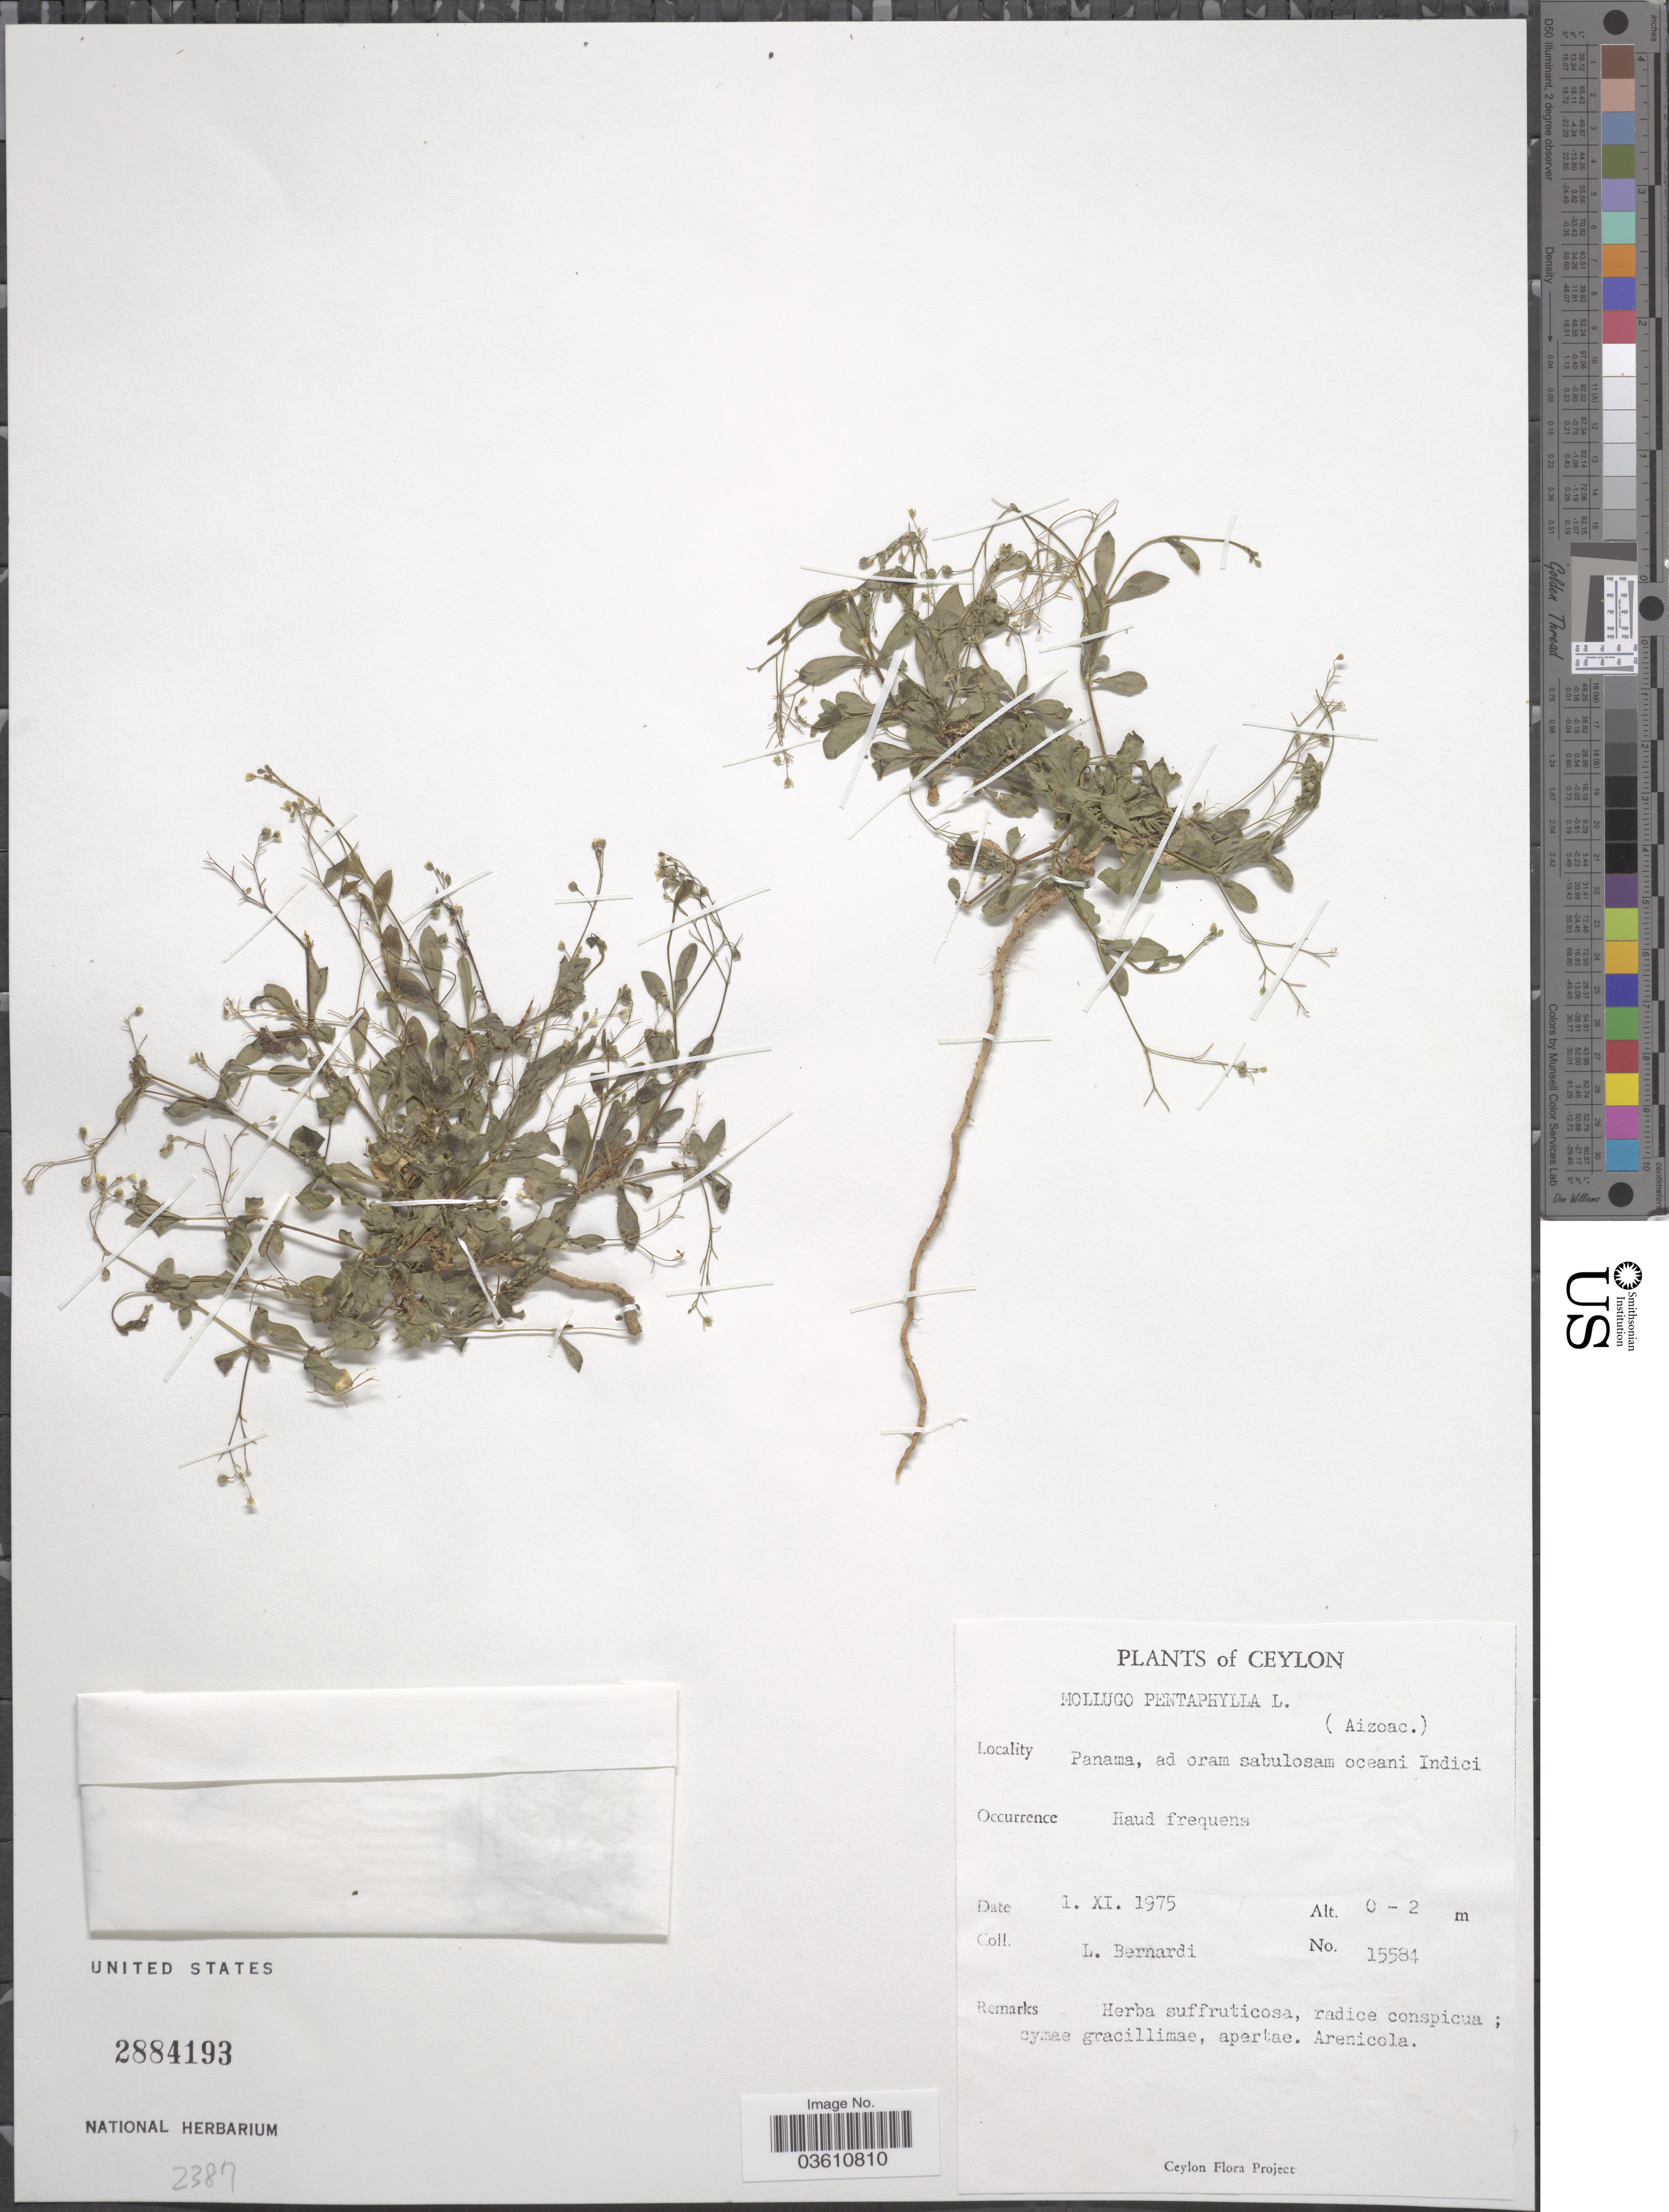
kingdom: Plantae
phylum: Tracheophyta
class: Magnoliopsida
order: Caryophyllales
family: Molluginaceae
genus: Trigastrotheca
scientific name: Trigastrotheca pentaphylla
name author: (L.) Thulin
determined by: Strong, Mark T., (BOT), Smithsonian Institution - National Museum of Natural History (UNITED STATES)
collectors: L. Bernardi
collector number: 15584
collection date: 1975-11-01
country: Sri Lanka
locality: Ceylon, Panama, ad oram sabulosam oceani Indici.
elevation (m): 0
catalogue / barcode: US 2884193